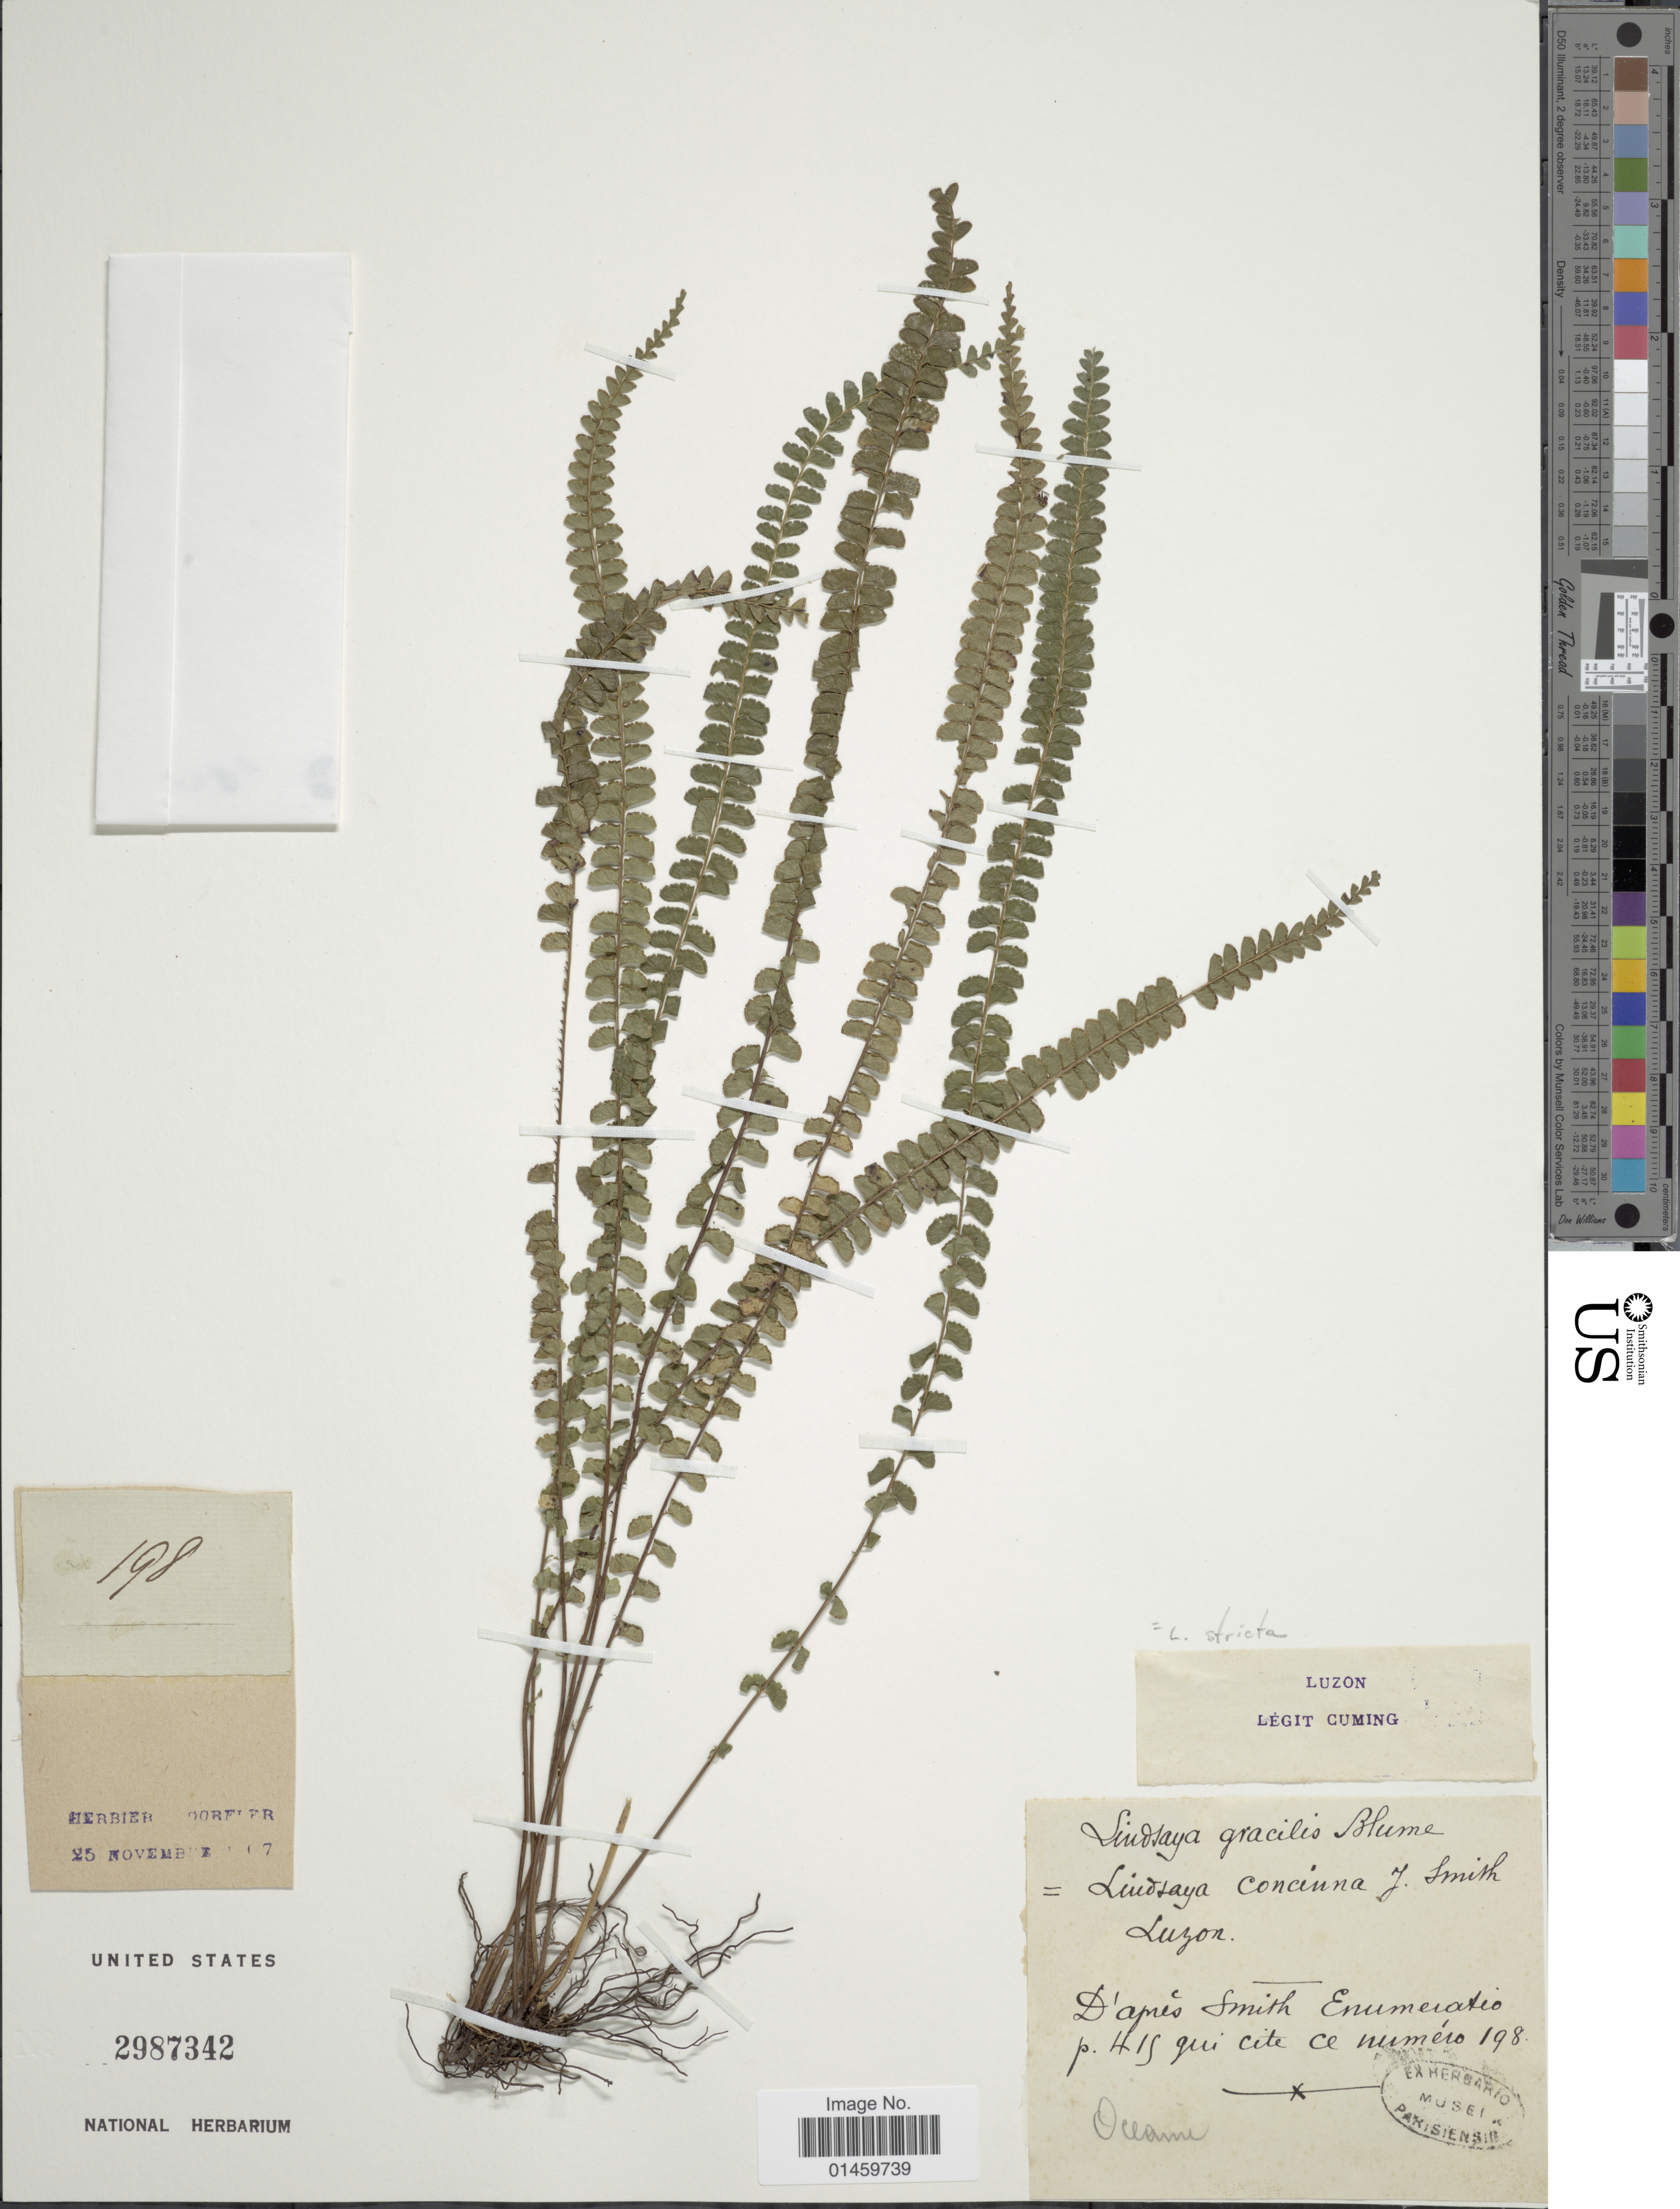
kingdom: Plantae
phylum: Tracheophyta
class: Polypodiopsida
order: Polypodiales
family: Lindsaeaceae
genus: Lindsaea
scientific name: Lindsaea stricta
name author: (Sw.) Dryand.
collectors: -. Cuming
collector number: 198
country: Philippines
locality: Luzon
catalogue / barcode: US 2987342